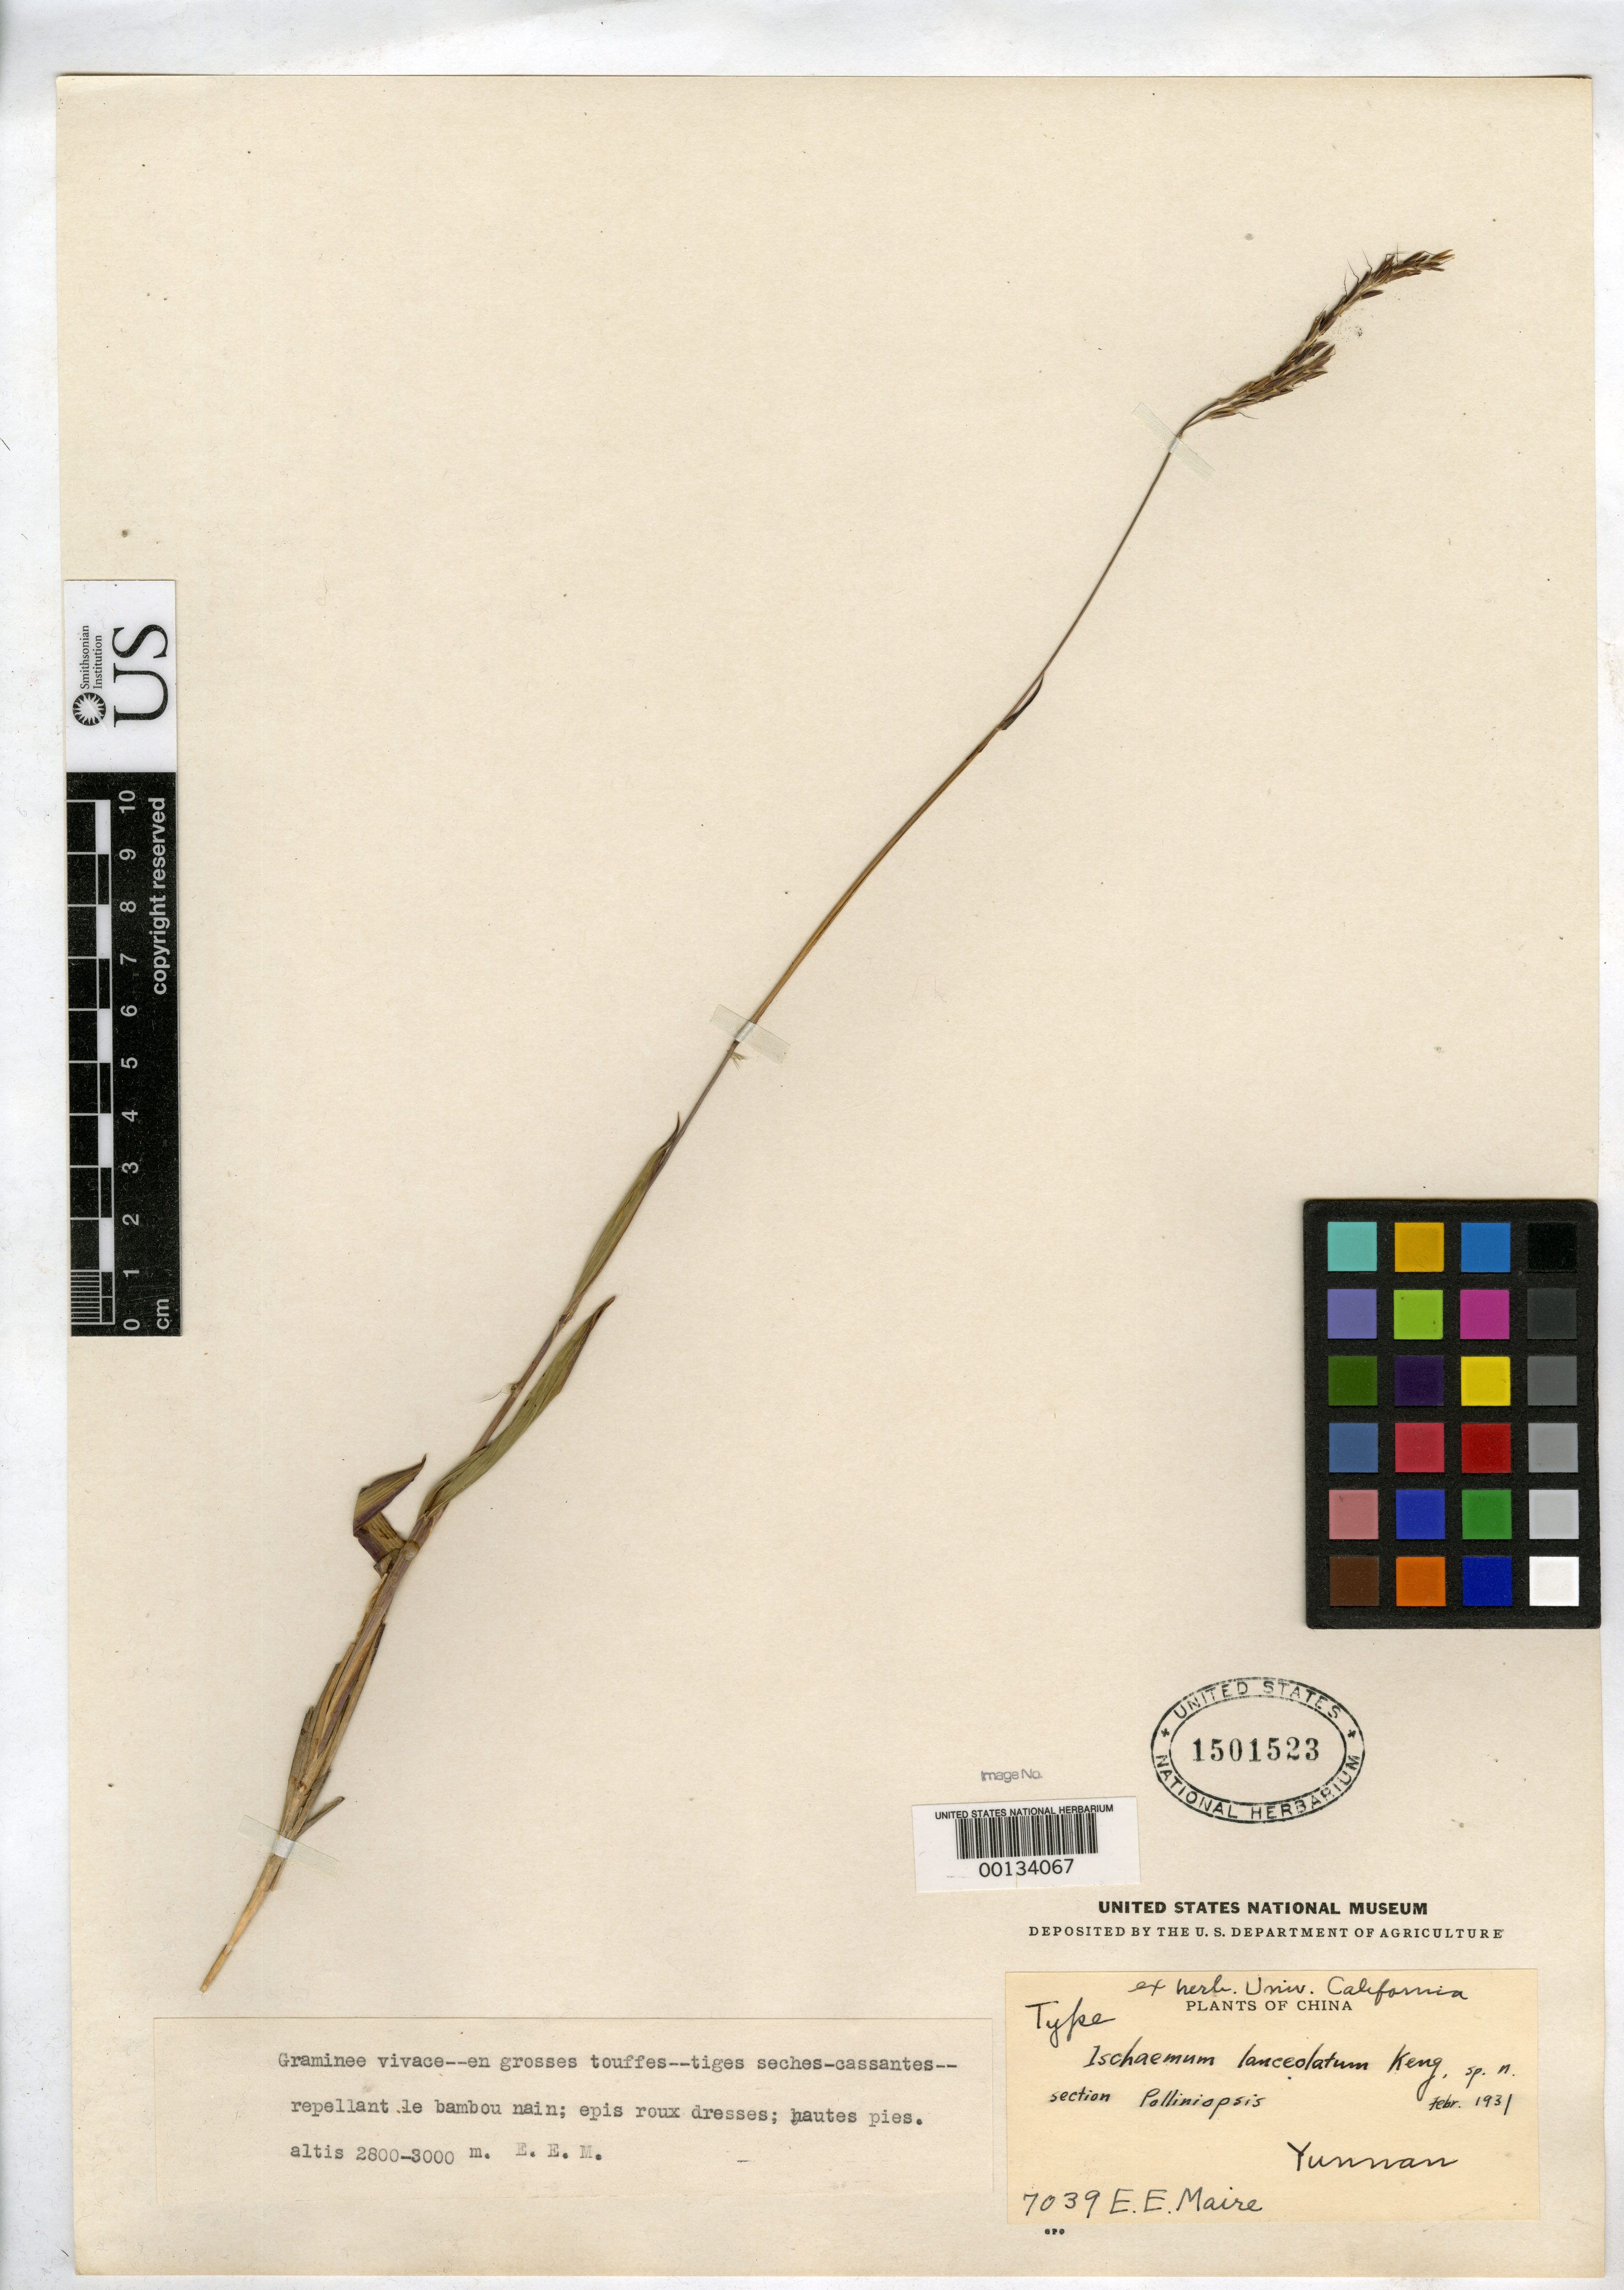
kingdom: Plantae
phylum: Tracheophyta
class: Liliopsida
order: Poales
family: Poaceae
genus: Ischaemum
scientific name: Ischaemum lanceolatum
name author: Keng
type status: Holotype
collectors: E. E. Maire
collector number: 7039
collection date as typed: Feb 1931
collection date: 1931-02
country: China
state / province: Yunnan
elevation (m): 2800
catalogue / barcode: US 1501523